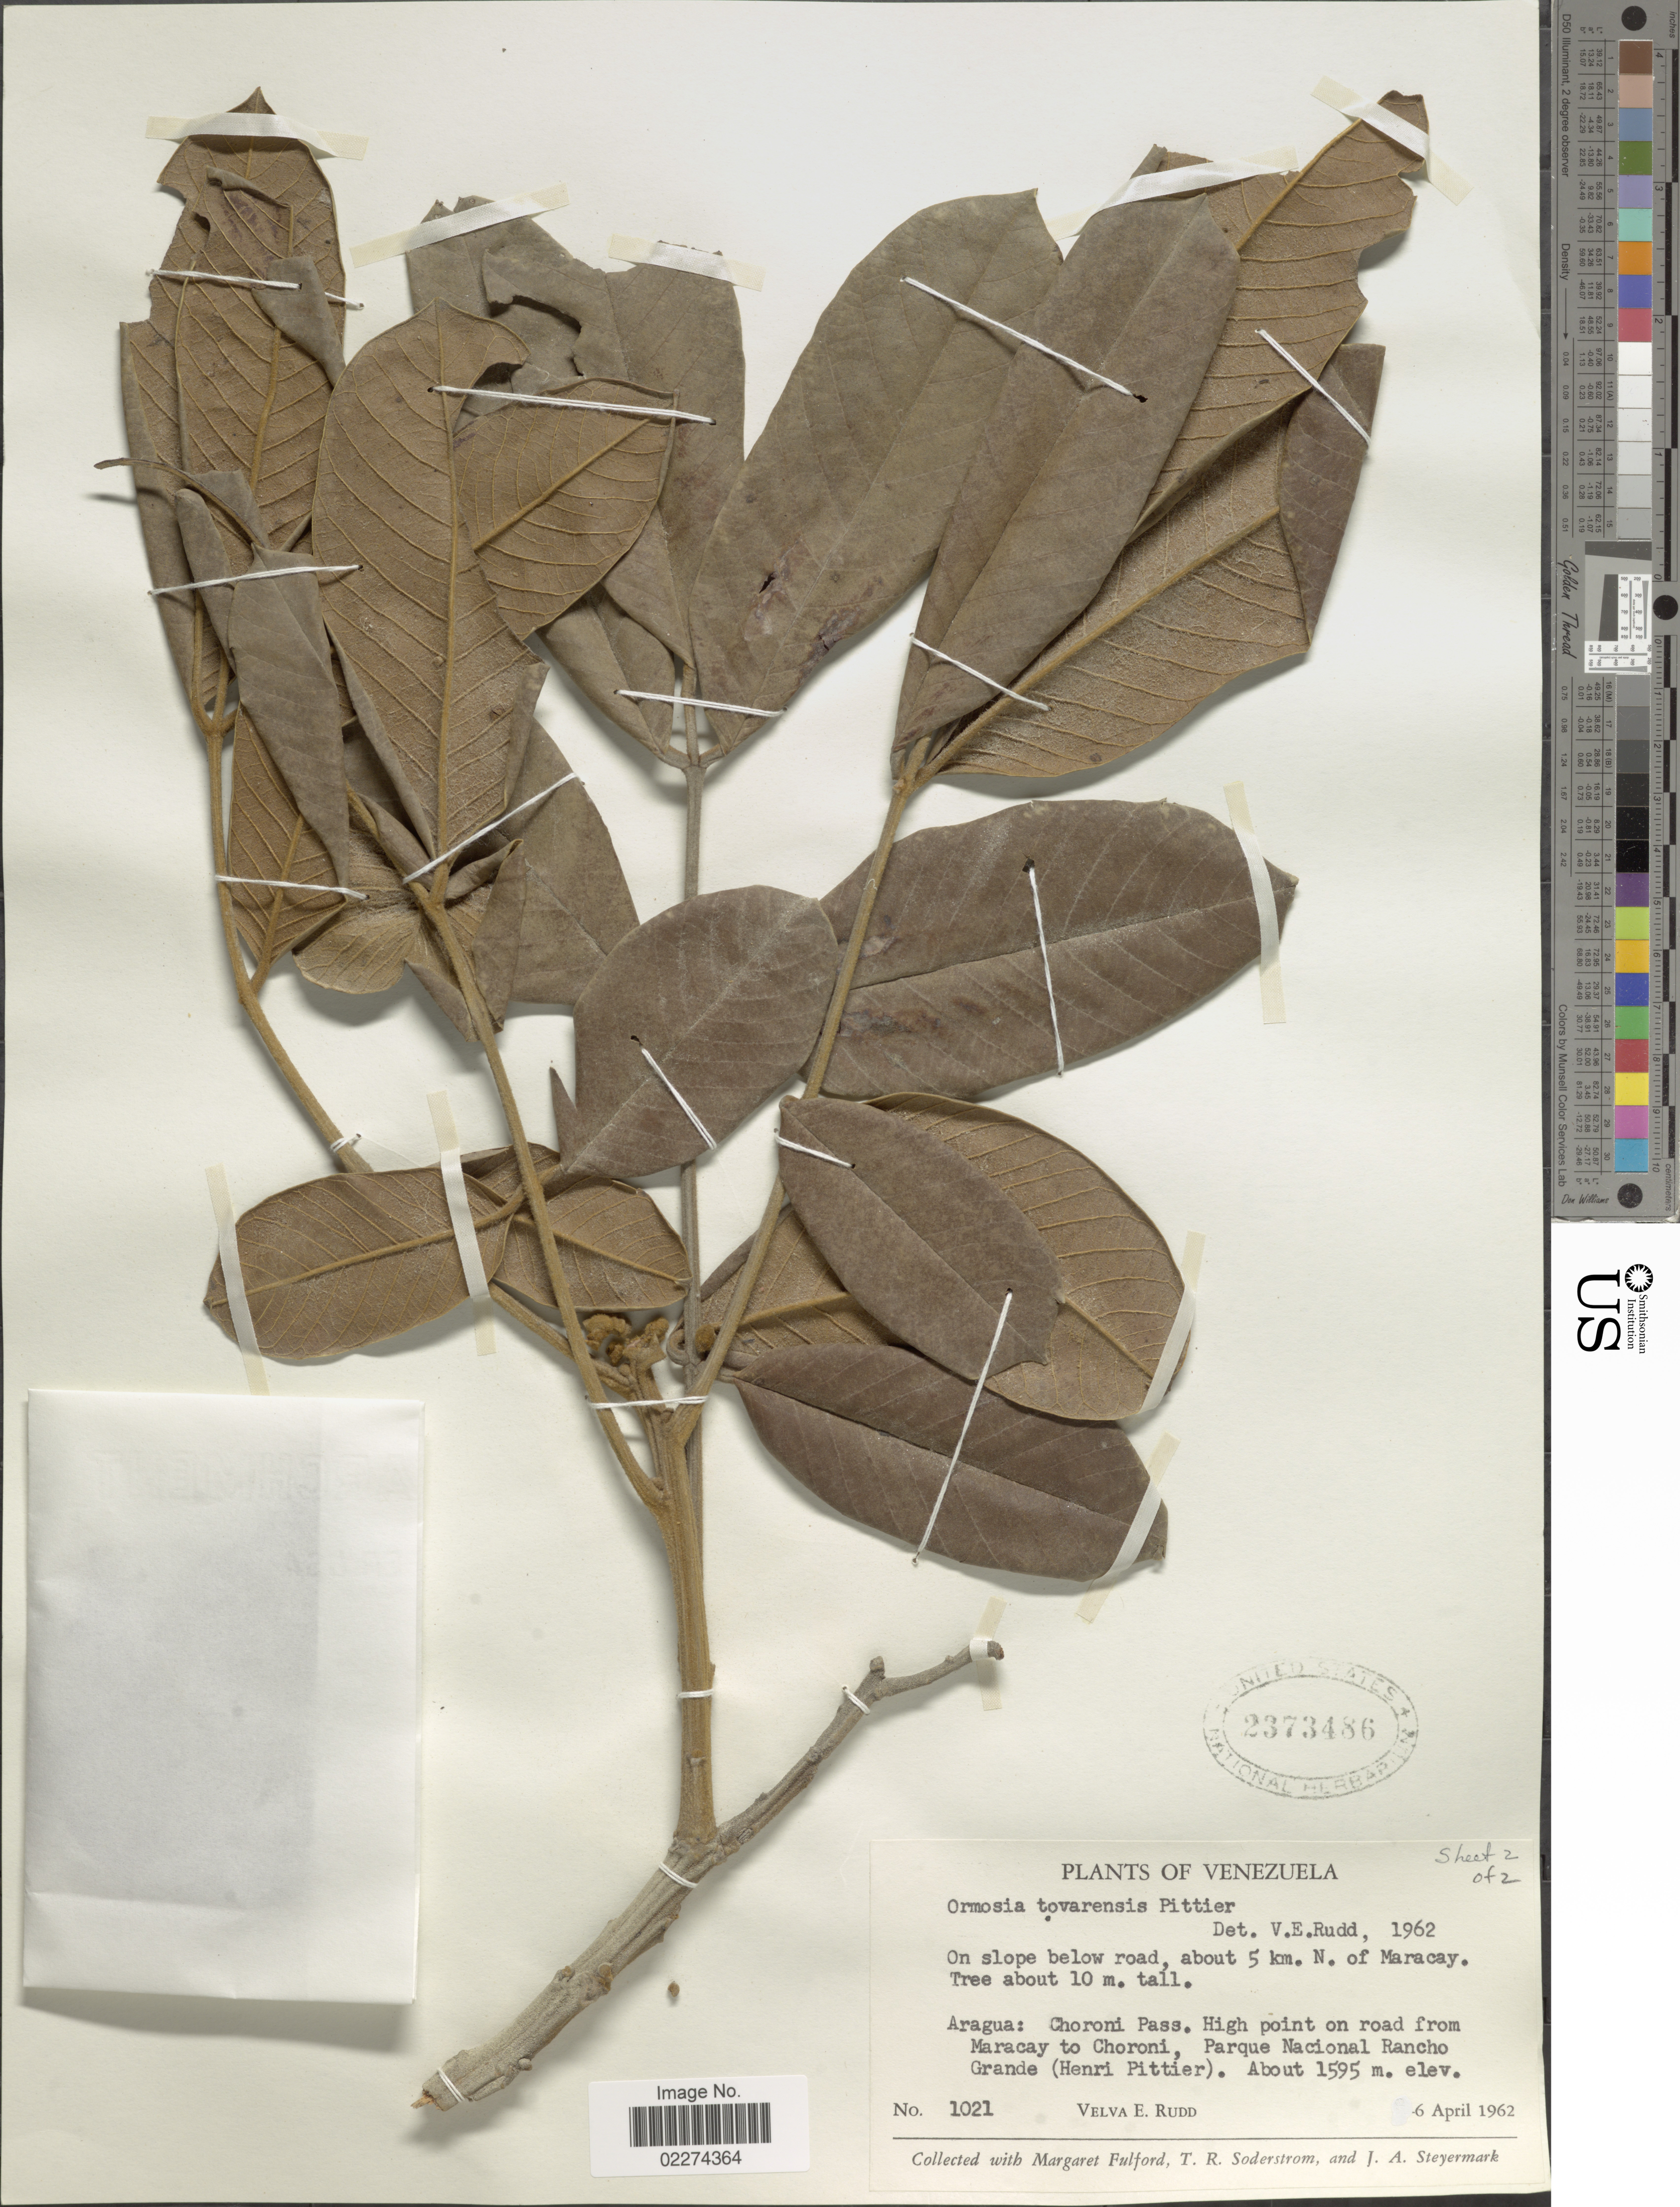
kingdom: Plantae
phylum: Tracheophyta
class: Magnoliopsida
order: Fabales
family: Fabaceae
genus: Ormosia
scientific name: Ormosia tovarensis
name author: Pittier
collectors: V. E. Rudd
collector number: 1021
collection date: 1962-04-06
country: Venezuela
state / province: Aragua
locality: Aragua: Choroni Pass, High Point on road from Maracay to Choroni, Parque Nacional Rancho Grande (Henri Pittier)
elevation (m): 1595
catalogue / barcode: US 2373486